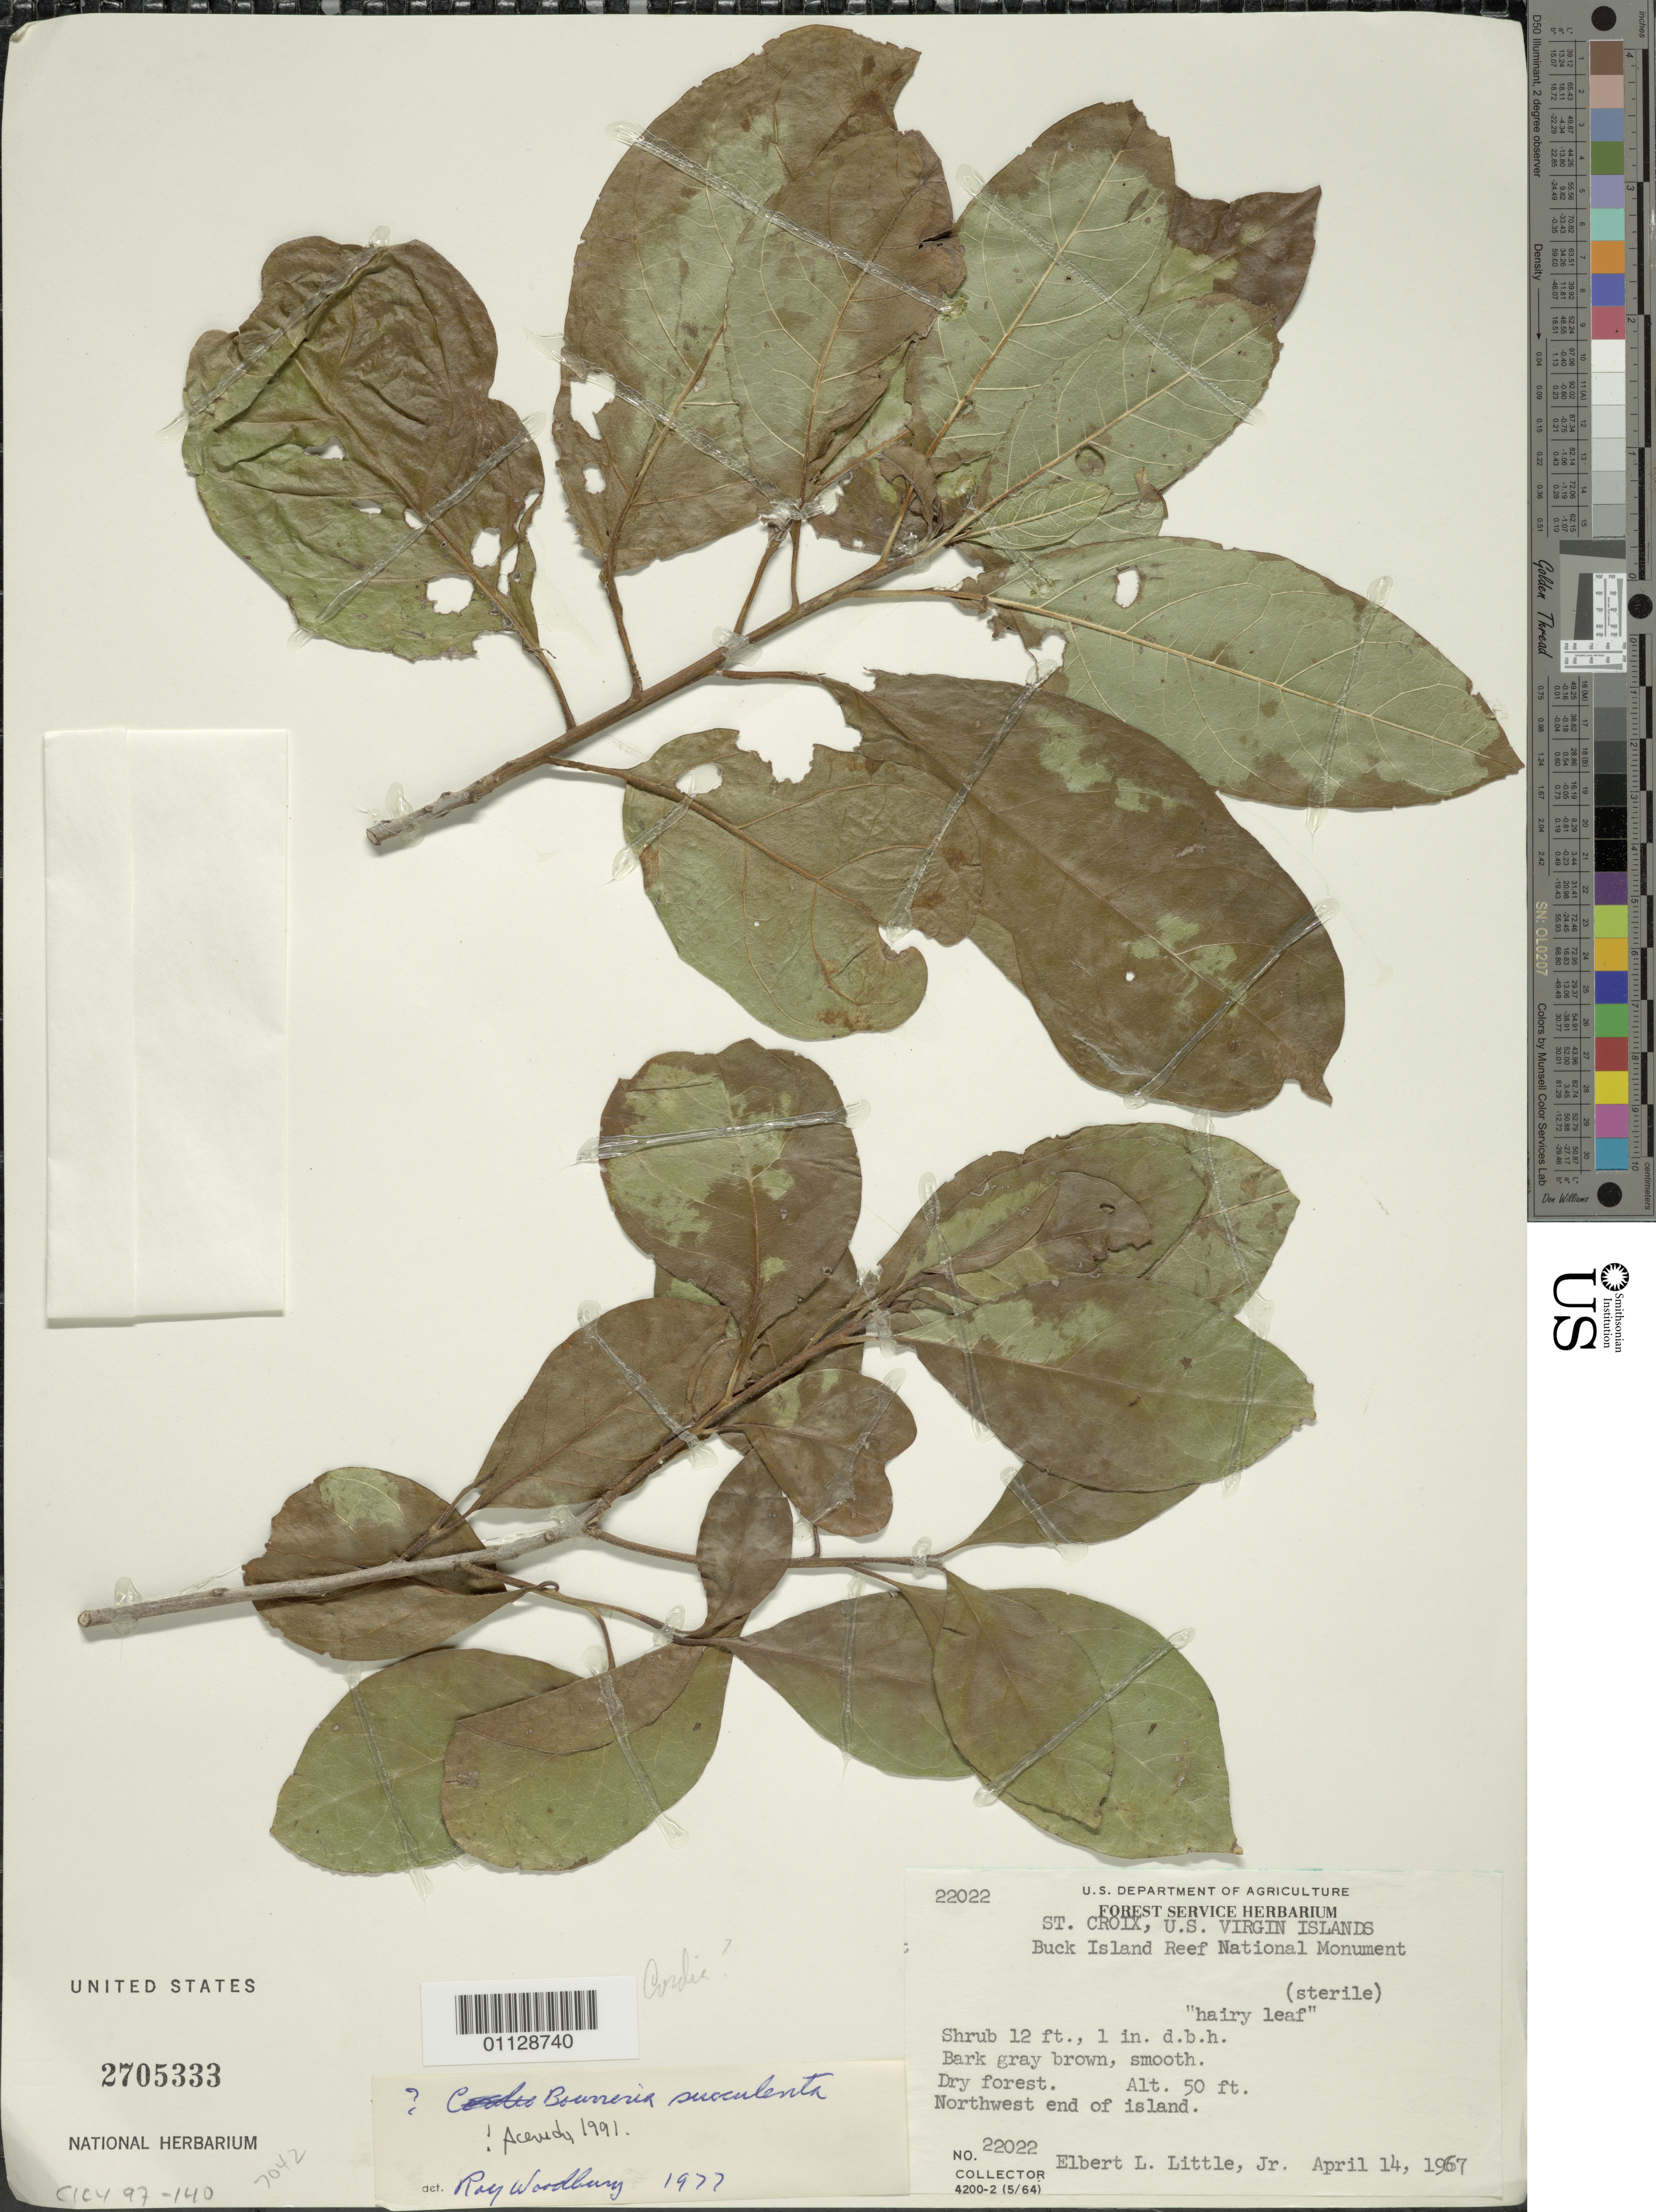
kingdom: Plantae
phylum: Tracheophyta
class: Magnoliopsida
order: Boraginales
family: Ehretiaceae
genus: Bourreria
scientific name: Bourreria succulenta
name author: Jacq.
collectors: E. L. Little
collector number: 22022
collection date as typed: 14 Apr 1967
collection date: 1967-04-14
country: U.S. Virgin Islands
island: St. Croix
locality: Buck Island Reef National Monument: Dry forest, NW end of island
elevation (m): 15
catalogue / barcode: US 2705333